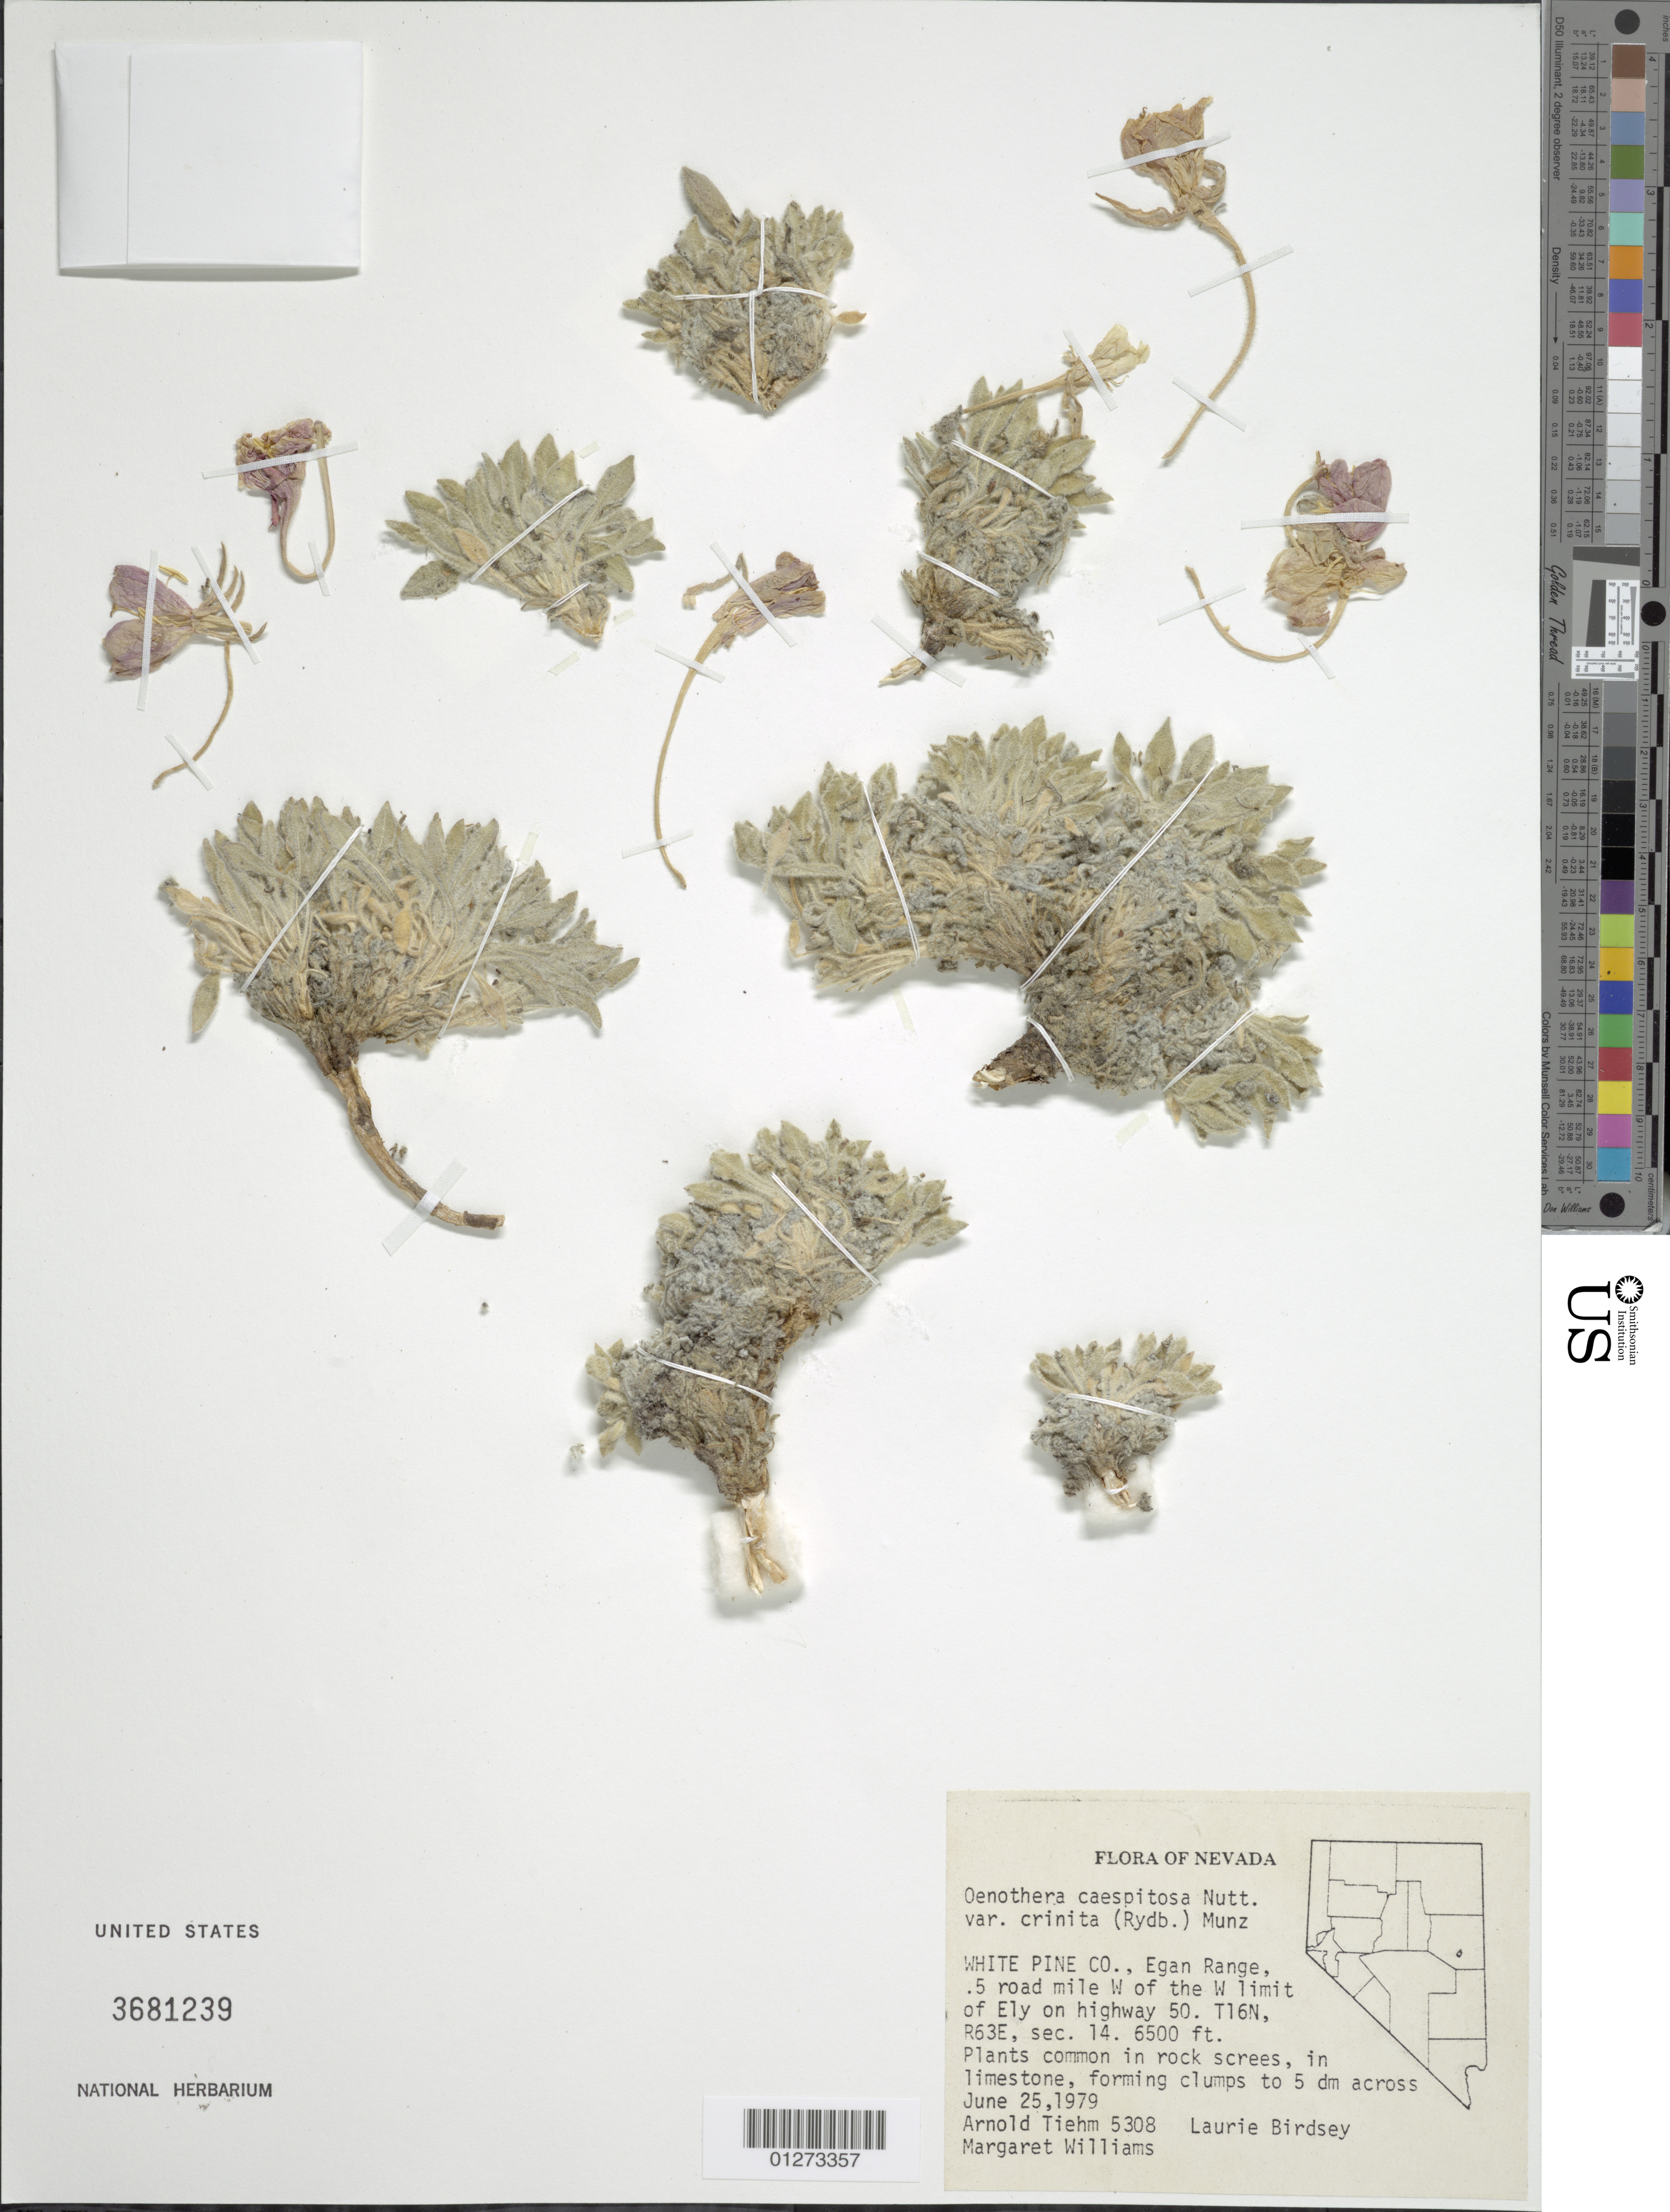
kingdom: Plantae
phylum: Tracheophyta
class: Magnoliopsida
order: Myrtales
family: Onagraceae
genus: Oenothera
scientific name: Oenothera cespitosa subsp. crinita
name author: (Rydb.) Munz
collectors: A. Tiehm, M. Williams & L. Birdsey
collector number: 5308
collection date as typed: June 25, 1979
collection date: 1979-06-25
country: United States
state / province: Nevada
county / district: White Pine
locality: Egan Range, .5 road mile W of the W limit of Ely on highway 50. T16N, R63E, sec. 14.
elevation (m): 1981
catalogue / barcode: US 3681239